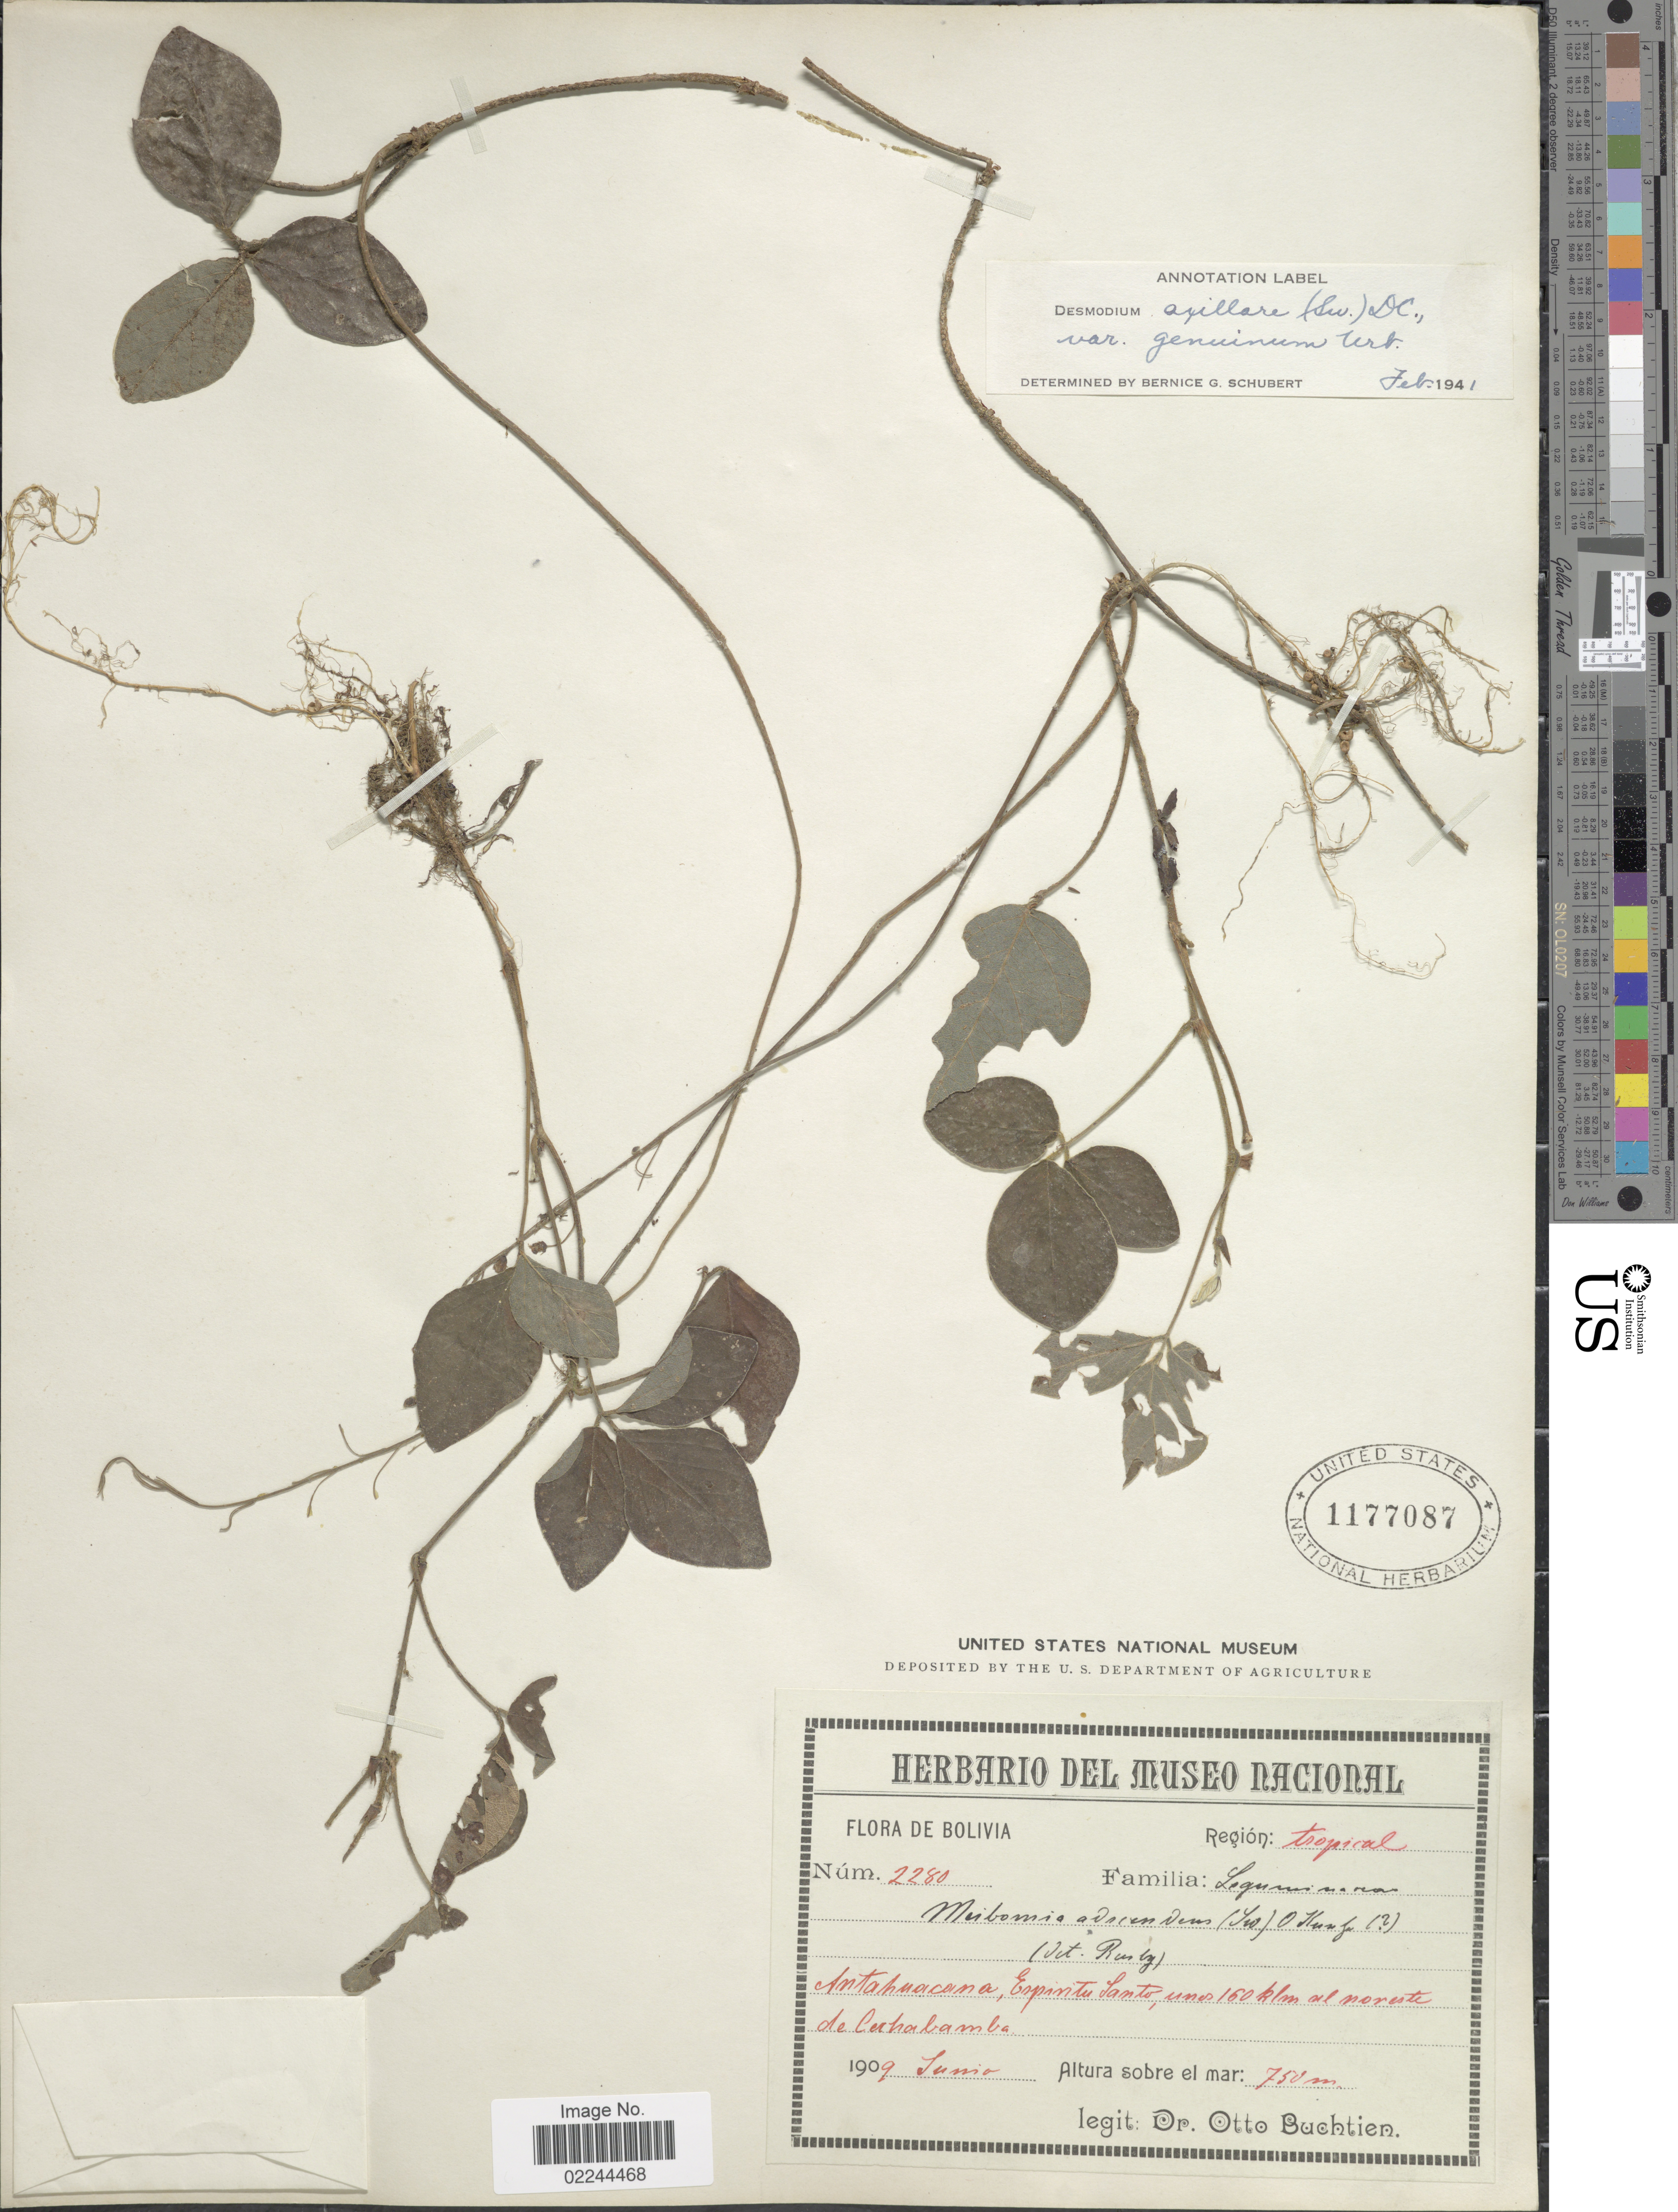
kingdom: Plantae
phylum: Tracheophyta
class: Magnoliopsida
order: Fabales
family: Fabaceae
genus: Desmodium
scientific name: Desmodium axillare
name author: (Sw.) DC.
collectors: O. Buchtien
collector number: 2280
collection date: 1909-06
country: Bolivia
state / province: Cochabamba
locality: Region: tropical. Antahuacana, Espiritu Santo, unos 160 klm al noreste de Cochabamba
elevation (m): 750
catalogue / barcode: US 1177087